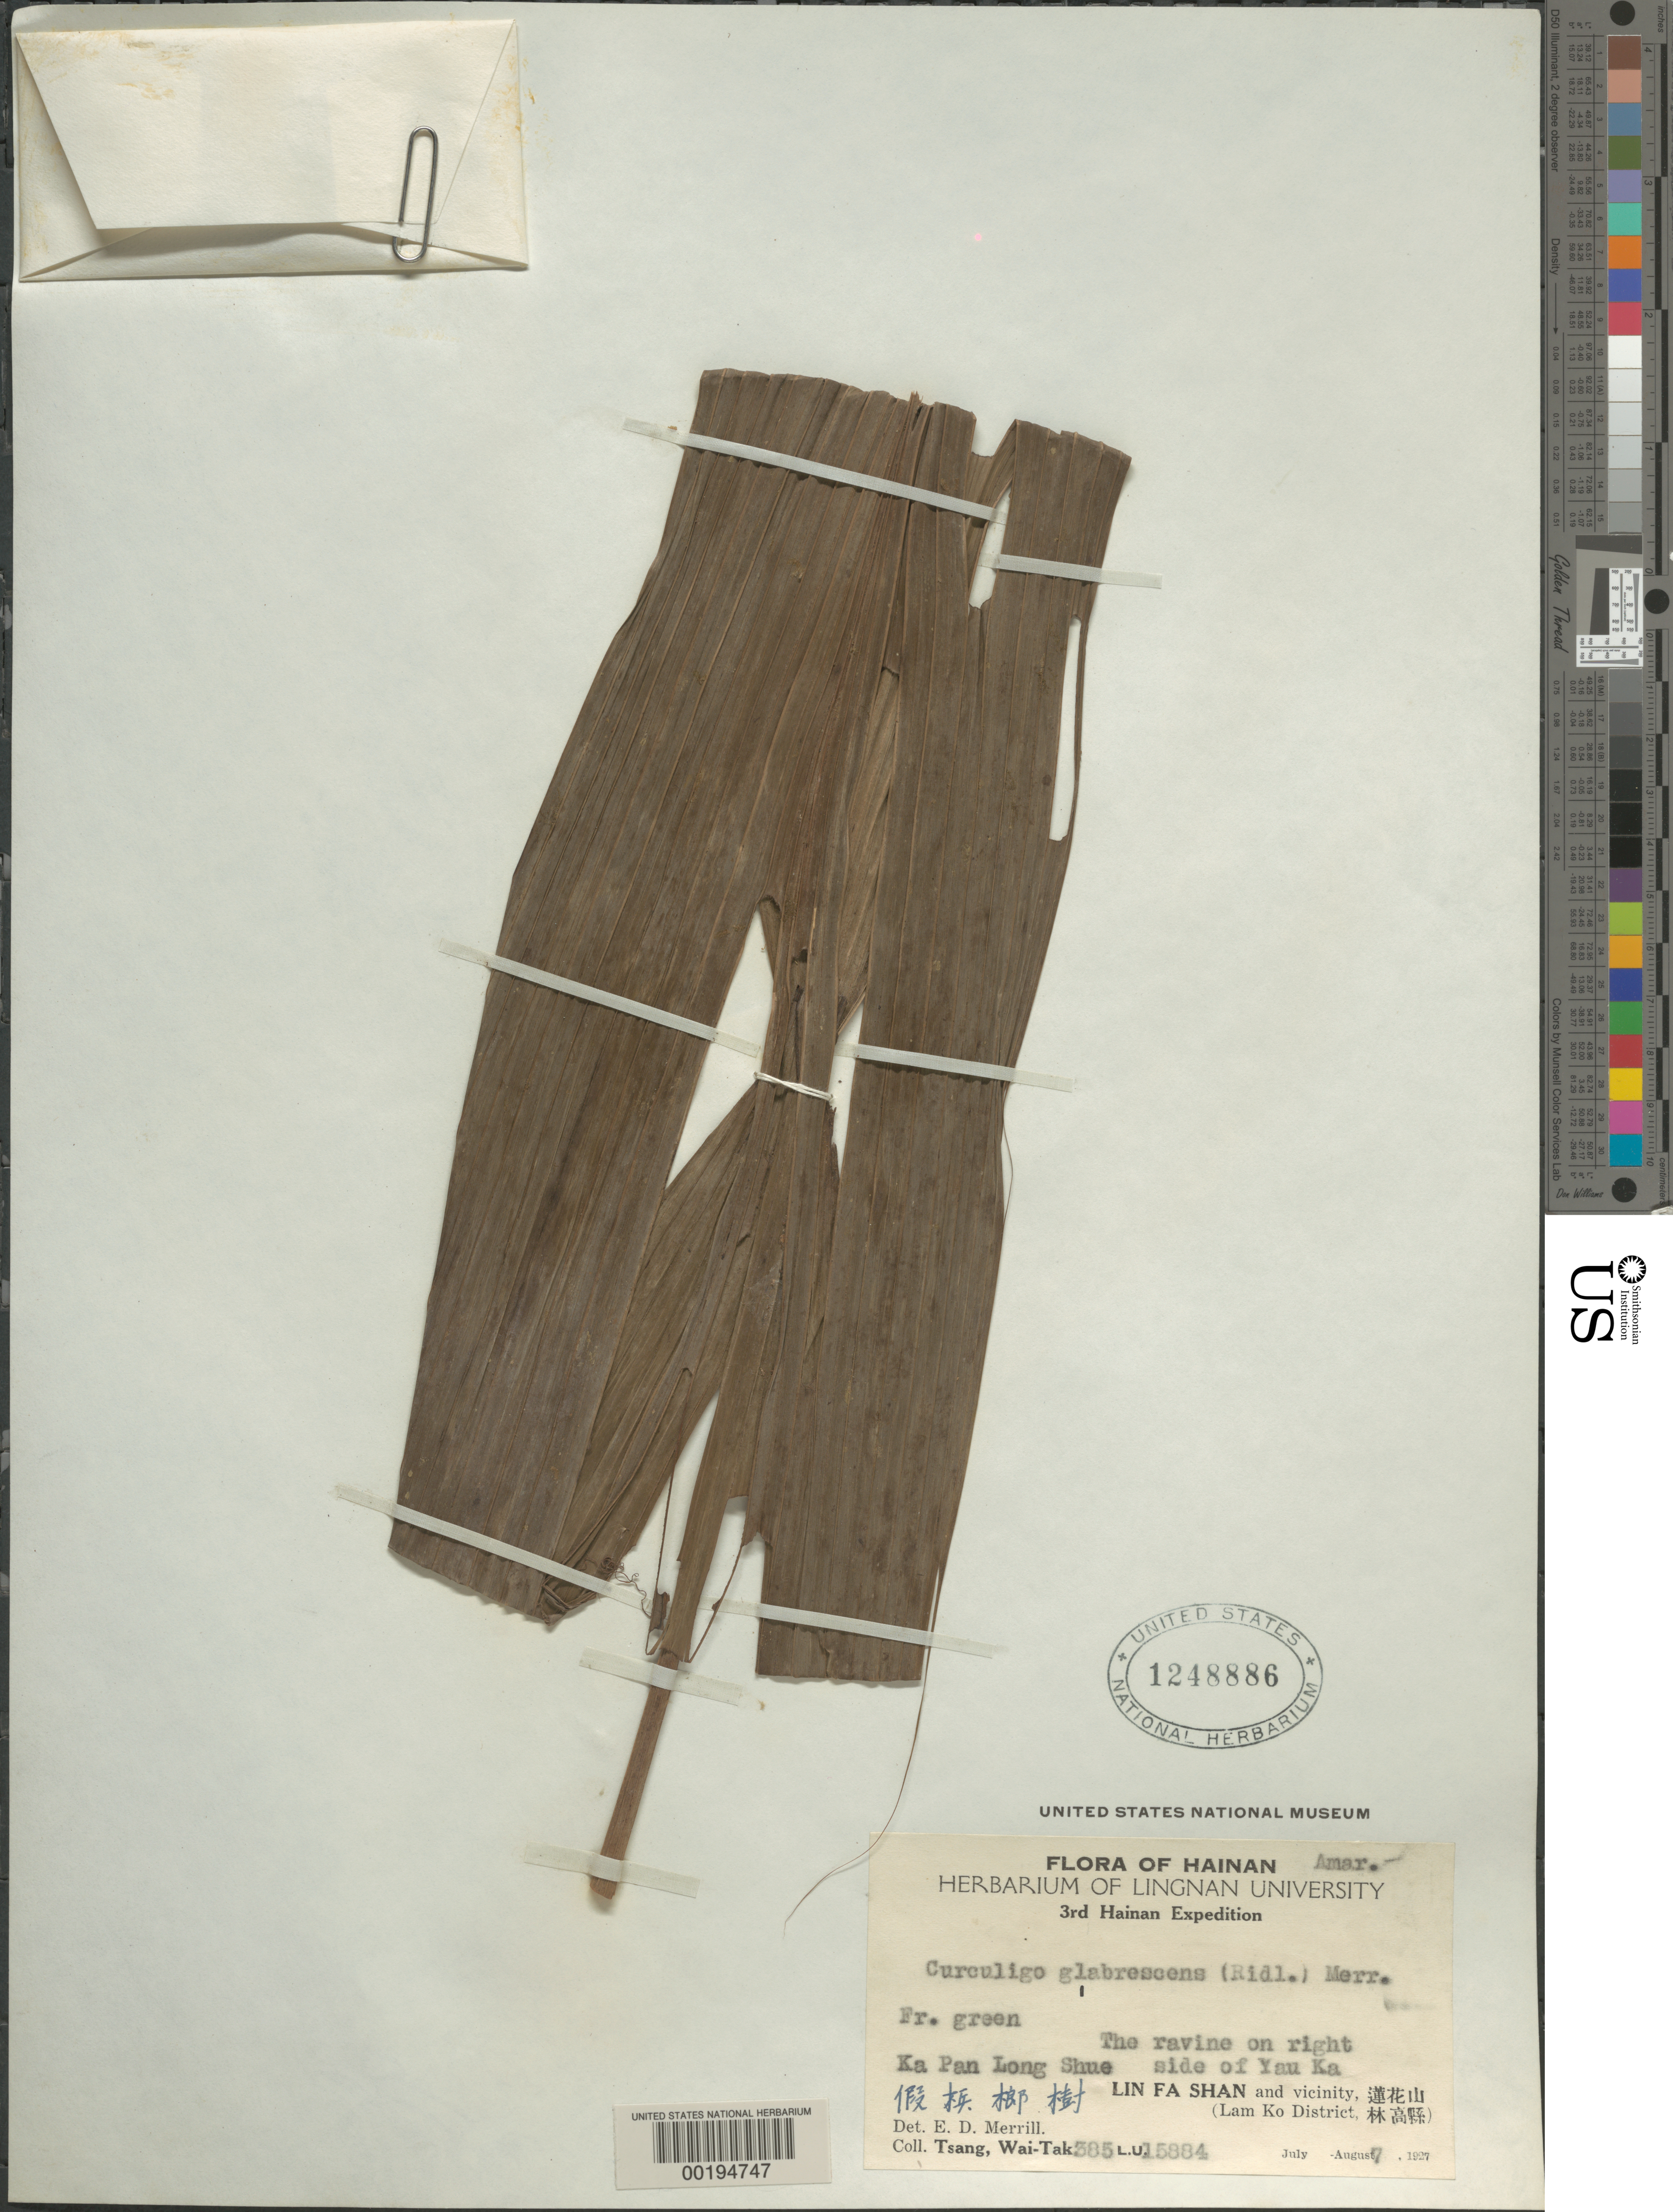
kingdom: Plantae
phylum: Tracheophyta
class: Liliopsida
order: Asparagales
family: Hypoxidaceae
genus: Curculigo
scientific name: Curculigo glabrescens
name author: (Ridl.) Merr.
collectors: W. T. Tsang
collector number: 385 / 15884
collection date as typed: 07 Aug 1927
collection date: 1927-08-07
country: China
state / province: Hainan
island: Hainan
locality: Hainan i.; lin fa shan and vicinity; lam ko district; ravine on right side of yau ka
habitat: Ravine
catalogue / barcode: US 1248886